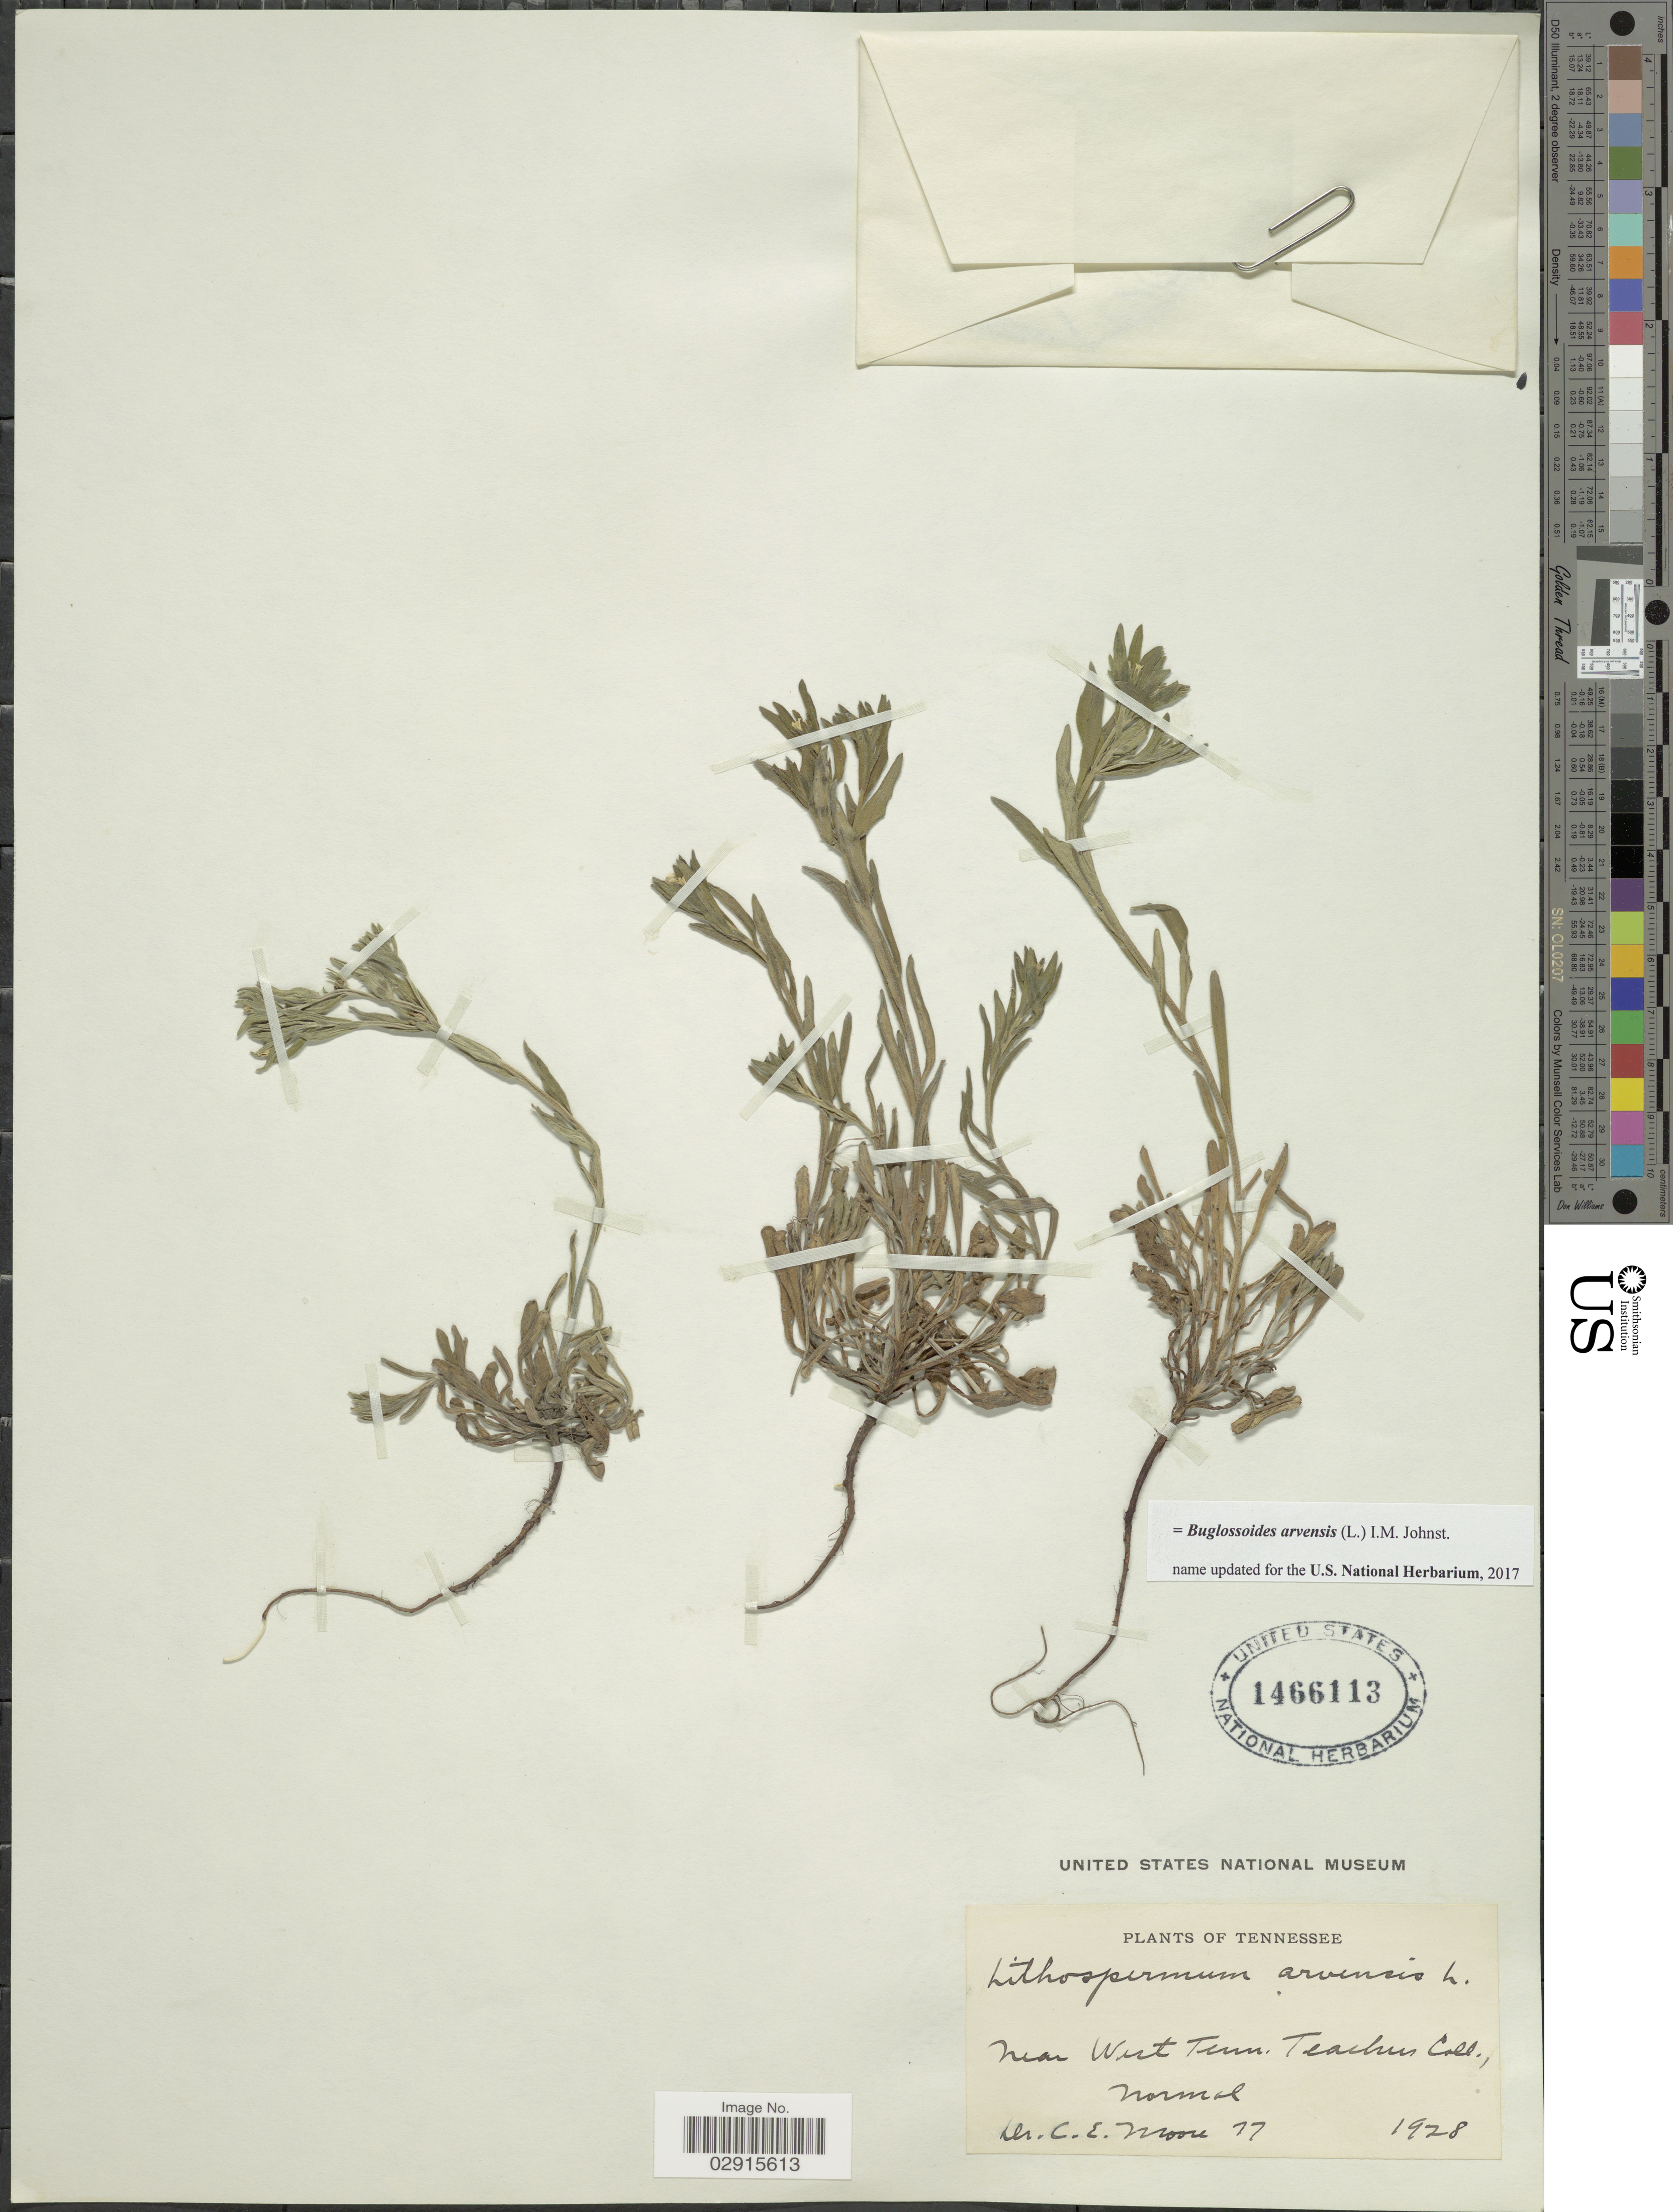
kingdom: Plantae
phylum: Tracheophyta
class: Magnoliopsida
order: Boraginales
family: Boraginaceae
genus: Buglossoides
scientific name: Buglossoides arvensis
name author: (L.) I.M. Johnst.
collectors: C. Moore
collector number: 77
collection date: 1928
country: United States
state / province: Tennessee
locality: Near West Tenn. Teachers Coll. Normal.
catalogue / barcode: US 1466113